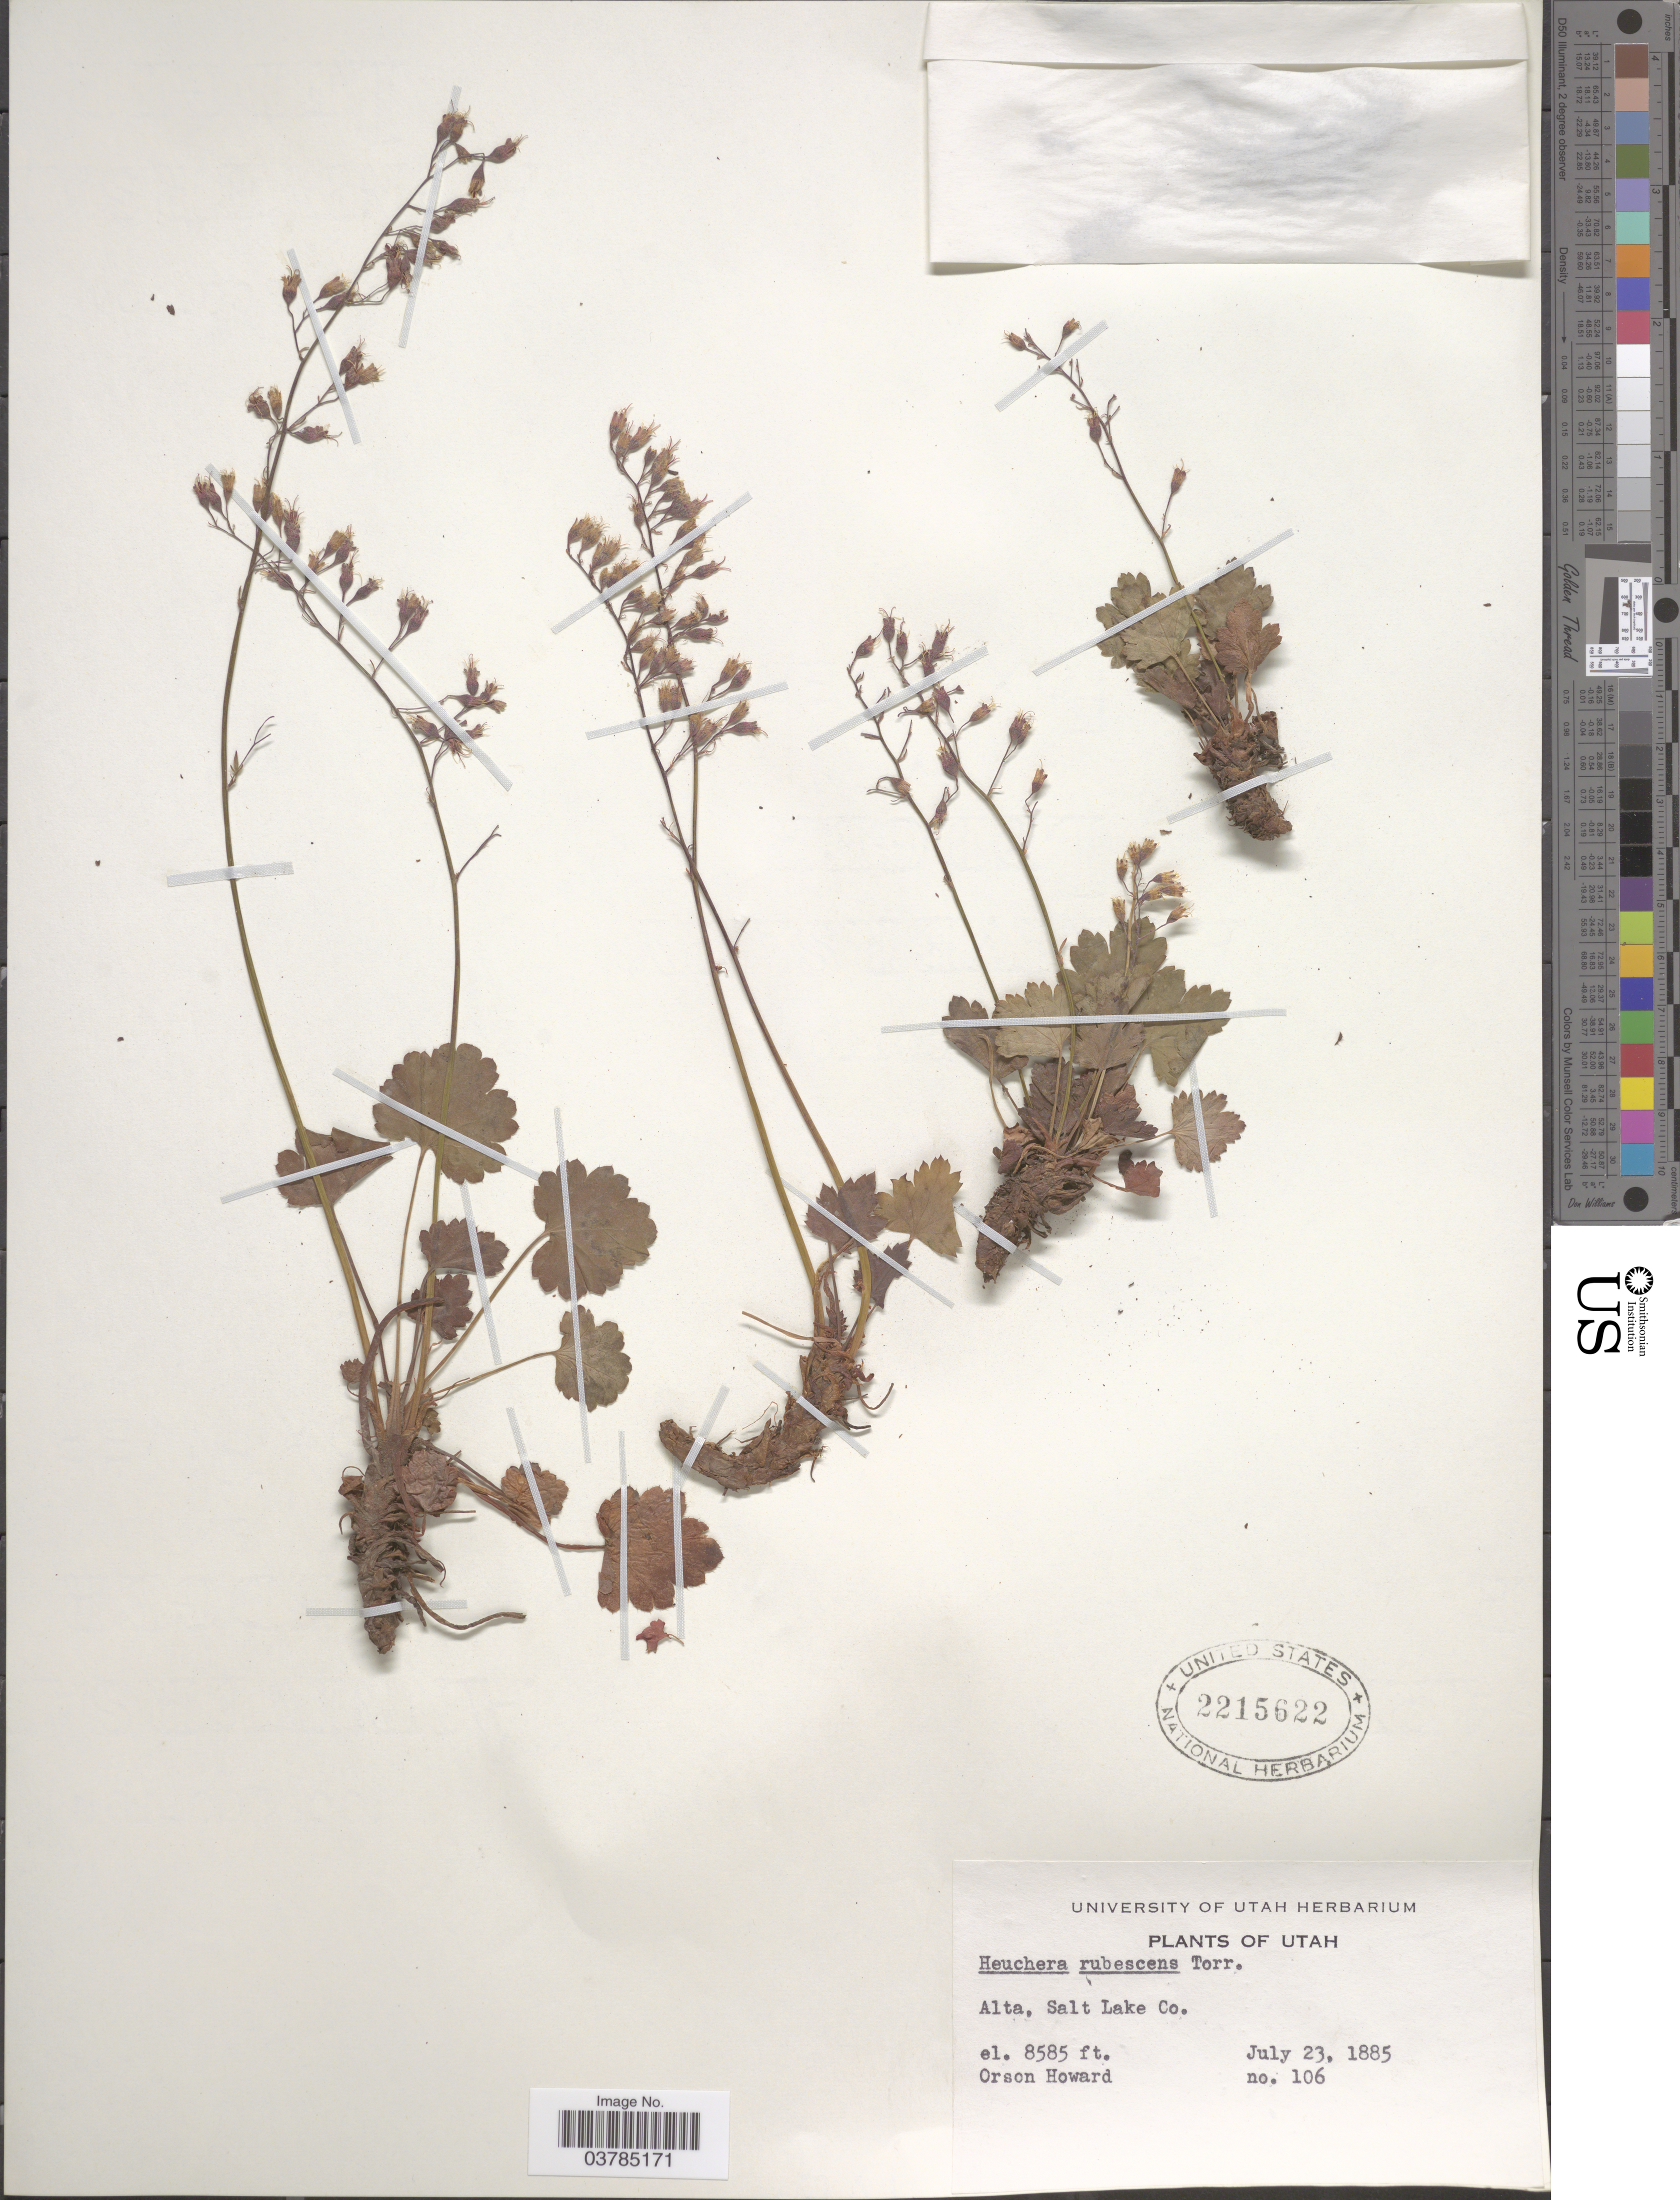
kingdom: Plantae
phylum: Tracheophyta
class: Magnoliopsida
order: Saxifragales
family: Saxifragaceae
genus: Heuchera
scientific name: Heuchera rubescens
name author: Torr.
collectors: O. Howard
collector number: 106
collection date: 1885-07-23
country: United States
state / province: Utah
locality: Alta, Salt Lake Co.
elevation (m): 2617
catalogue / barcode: US 2215622